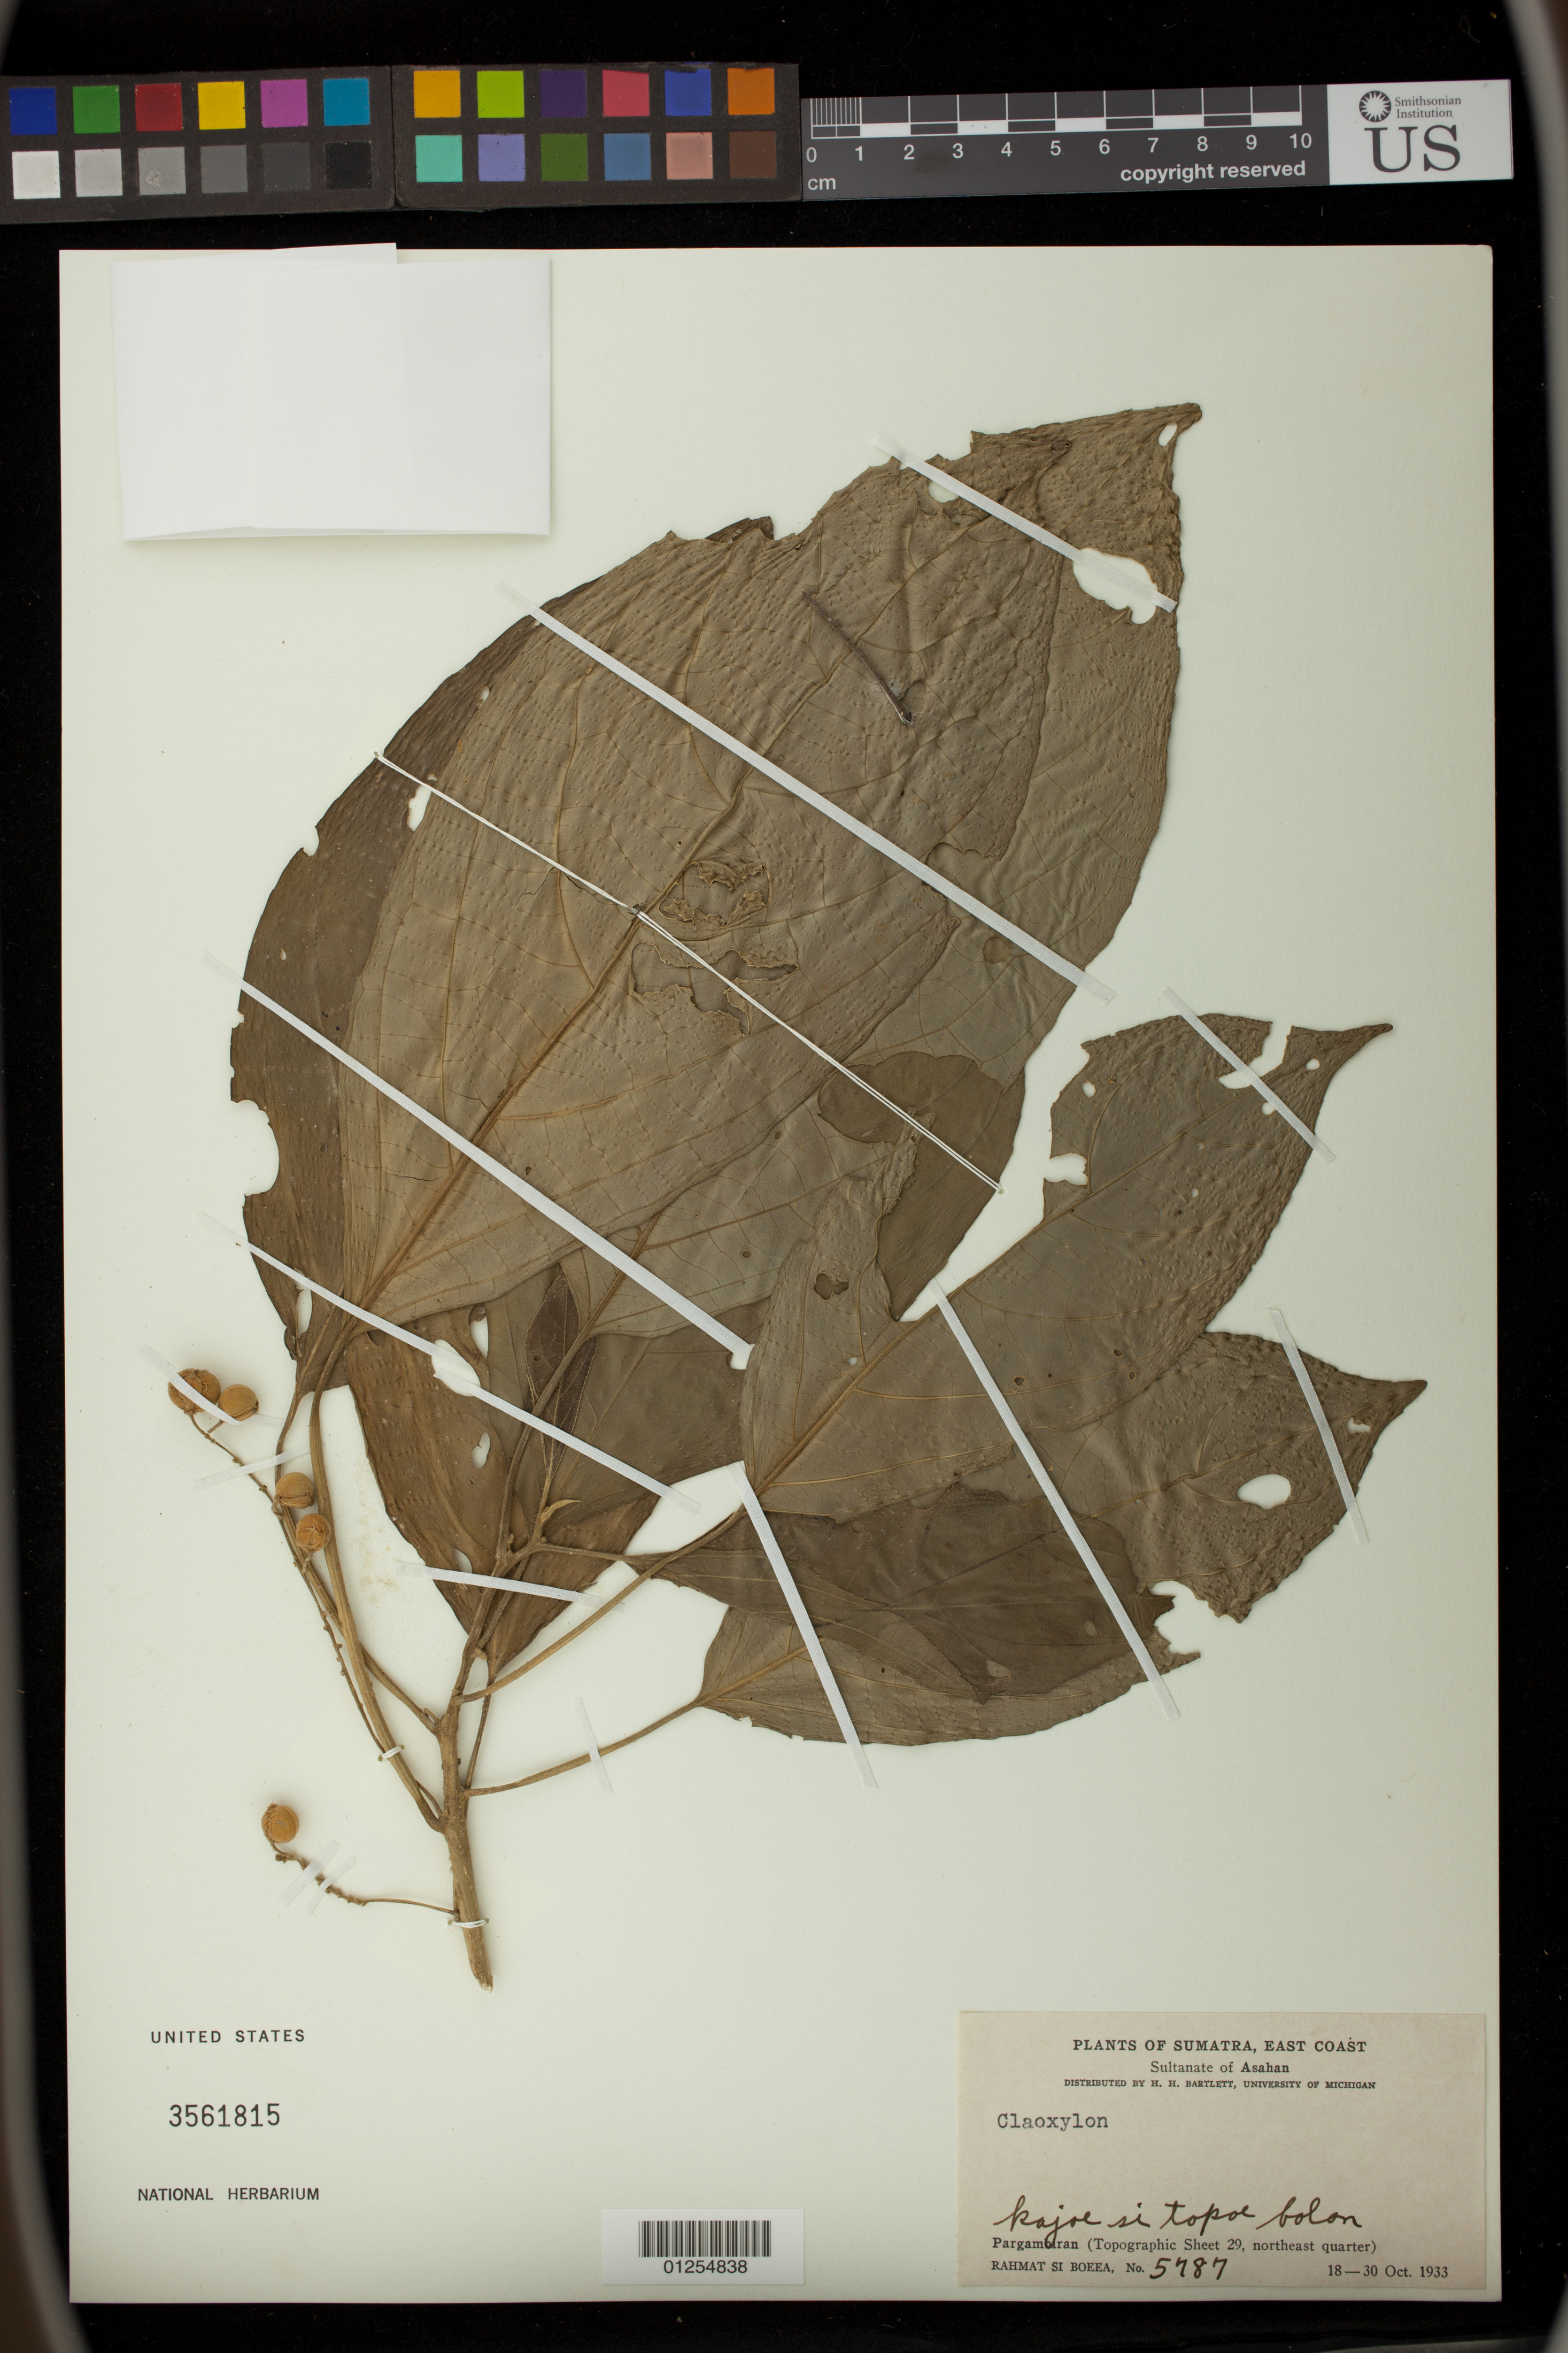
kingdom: Plantae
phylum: Tracheophyta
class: Magnoliopsida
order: Malpighiales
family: Euphorbiaceae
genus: Claoxylon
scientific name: Claoxylon sp.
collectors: Rahmat Si Boeea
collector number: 5787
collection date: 1933-10-18/1933-10-30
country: Indonesia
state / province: Sumatra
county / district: Sumatera Utara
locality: Pargambiran (Topographic Sheet 29, northeast quarter)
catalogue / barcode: US 3561815